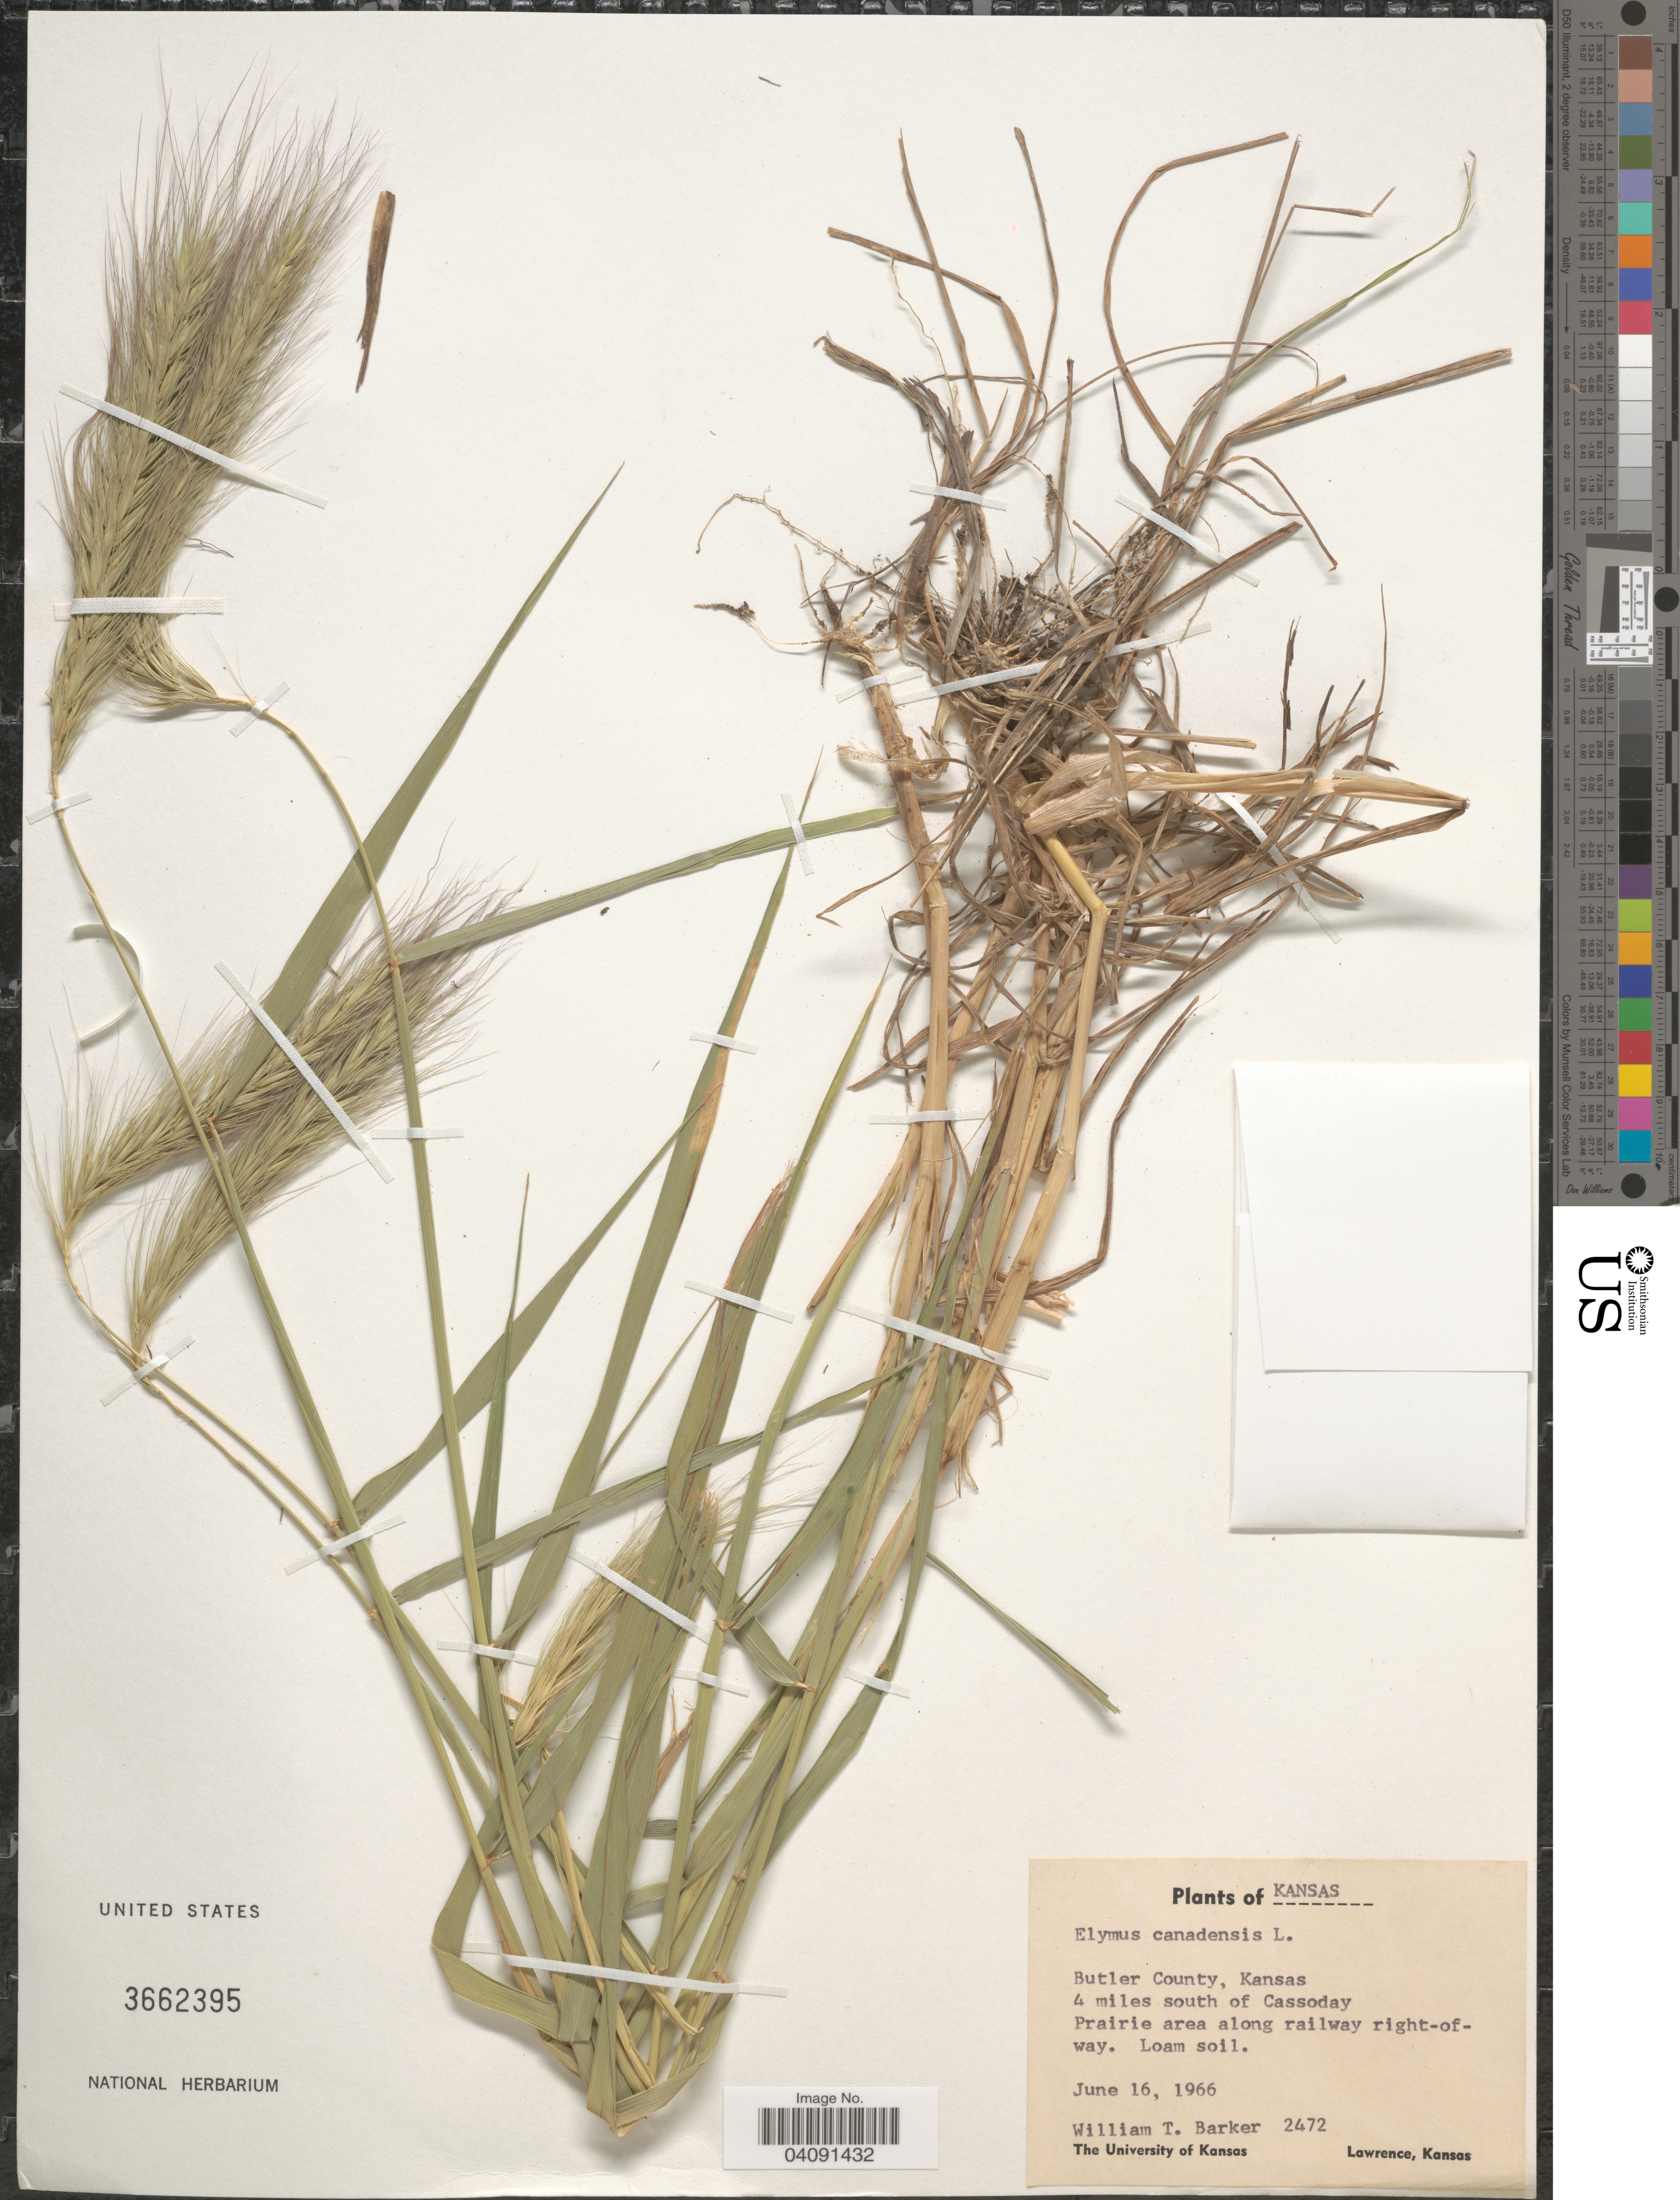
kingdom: Plantae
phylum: Tracheophyta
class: Liliopsida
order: Poales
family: Poaceae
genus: Elymus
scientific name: Elymus canadensis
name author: L.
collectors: W. T. Barker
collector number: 2472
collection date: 1966-06-16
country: United States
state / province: Kansas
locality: Butler County. 4 miles south of Cassoday. Prairies area along railway right-of-way. Loam soil.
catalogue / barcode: US 3662395